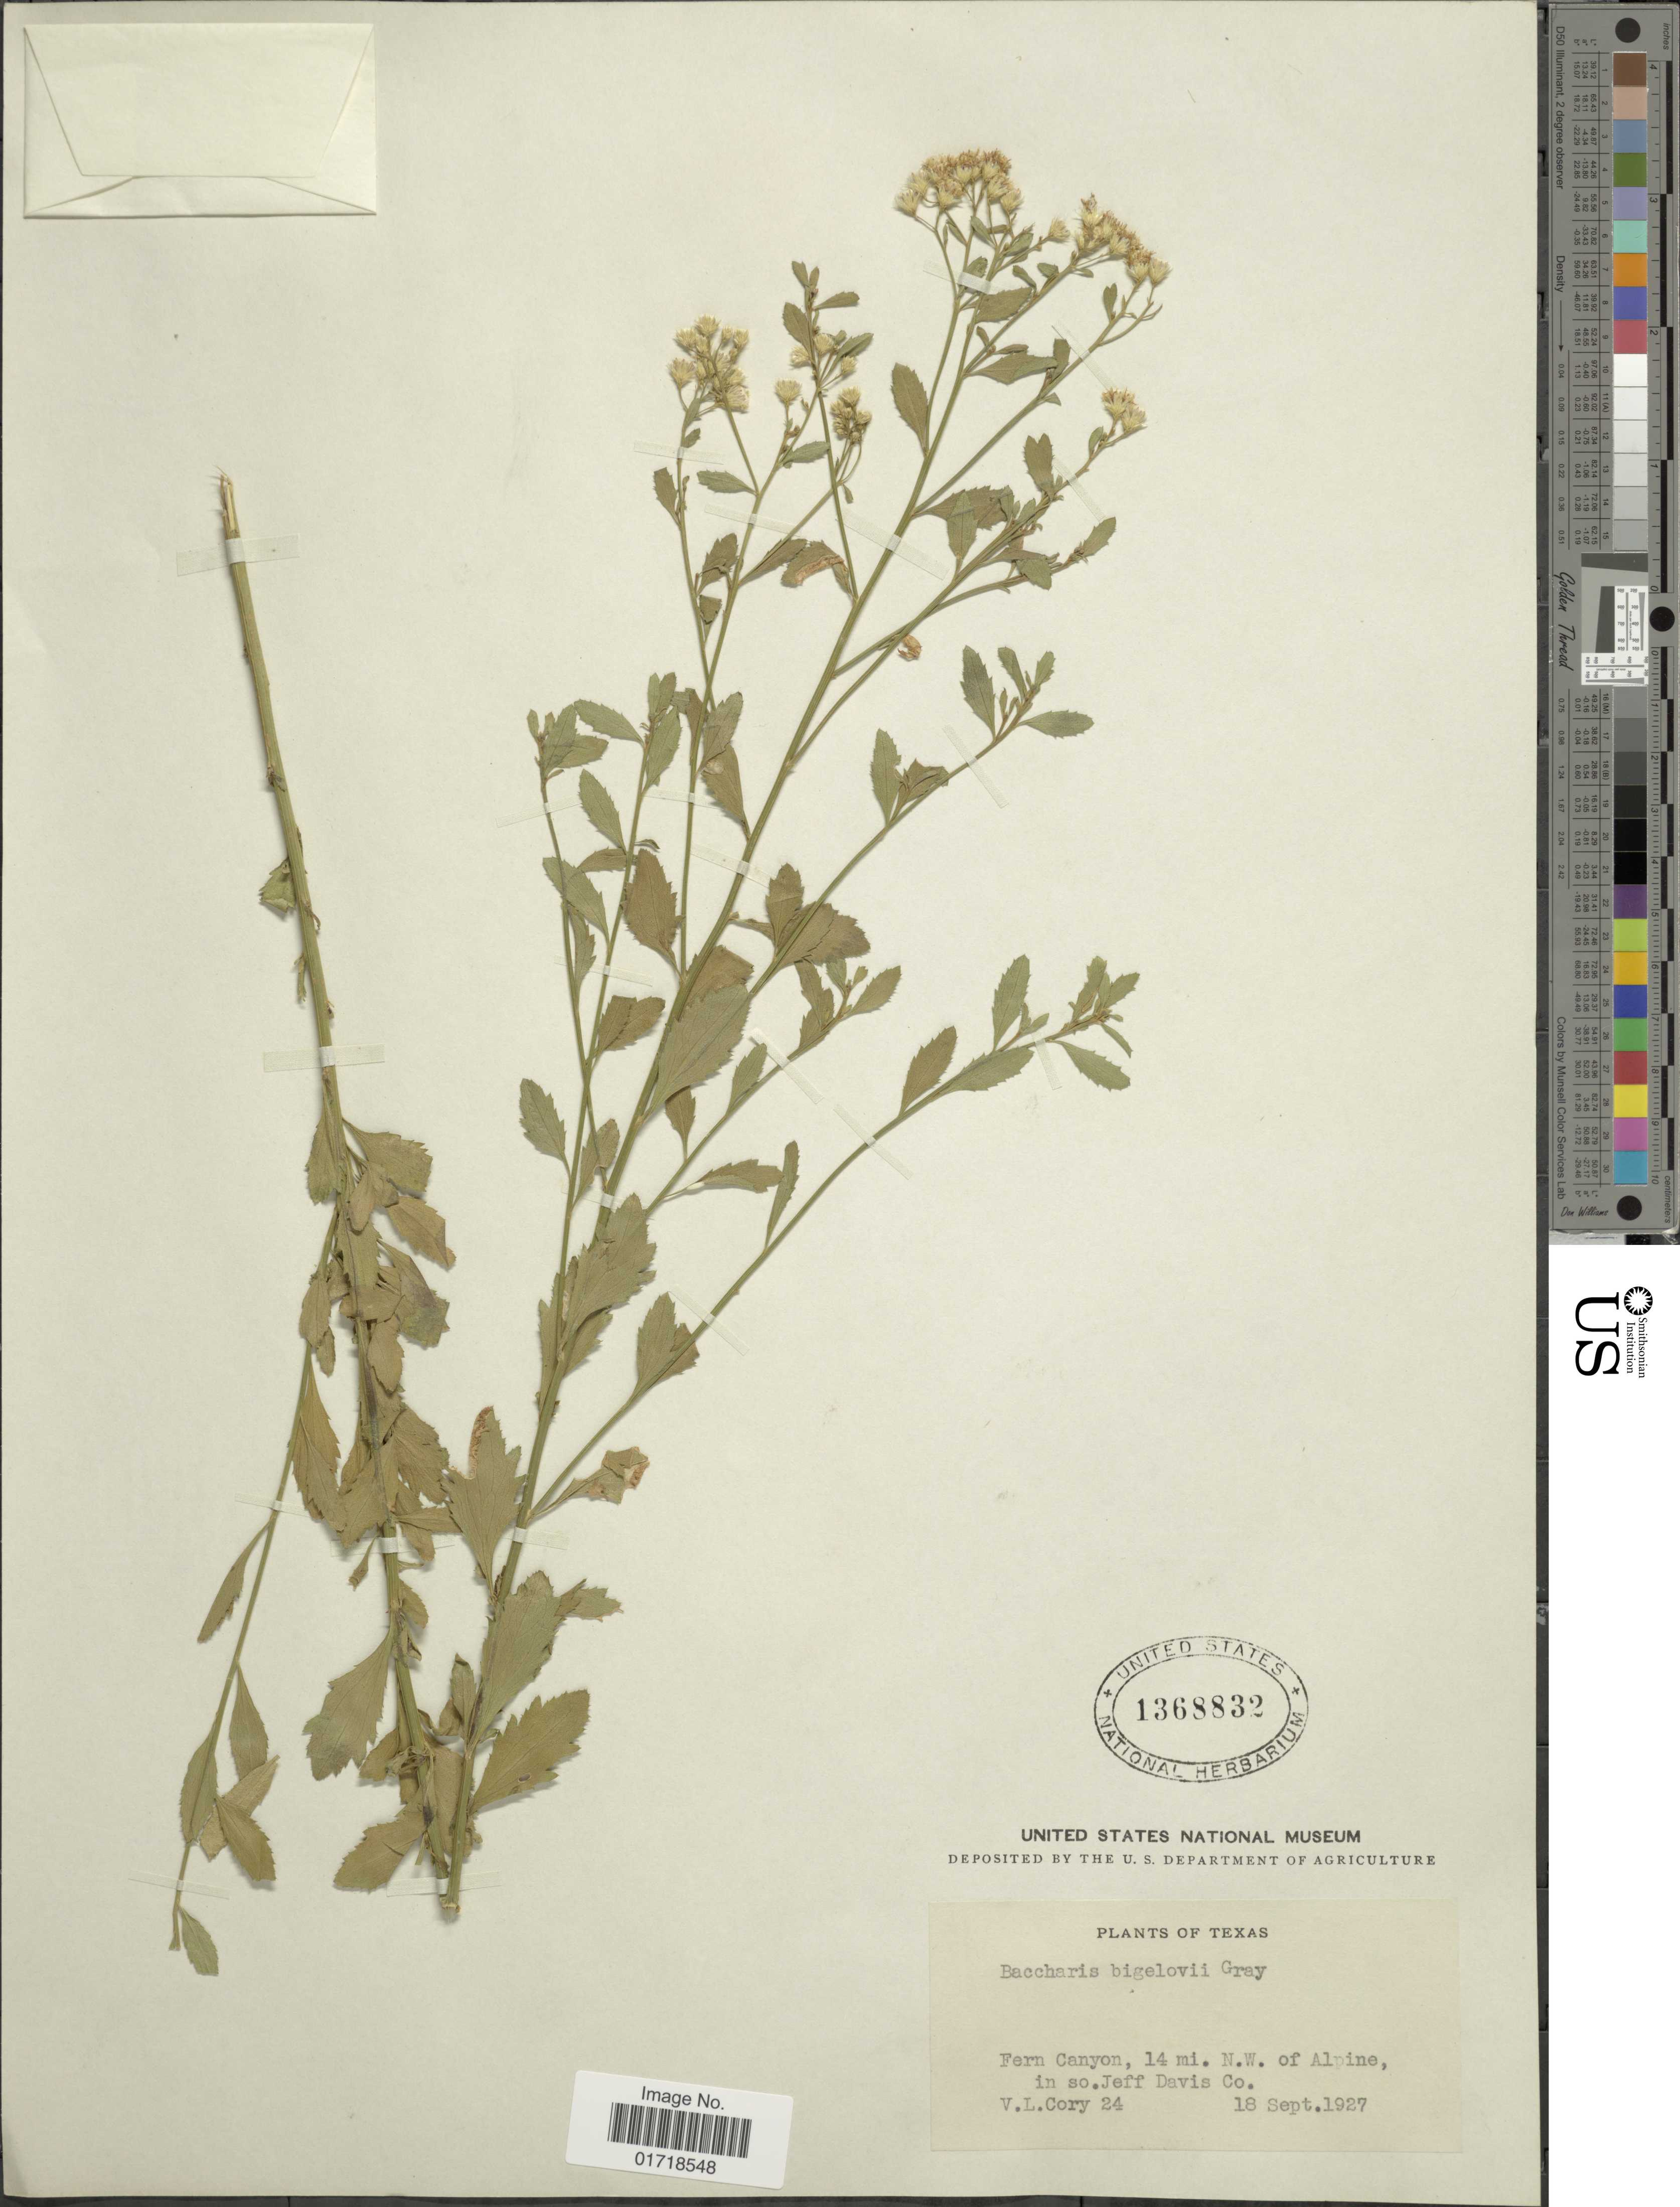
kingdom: Plantae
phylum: Tracheophyta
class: Magnoliopsida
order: Asterales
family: Asteraceae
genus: Baccharis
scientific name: Baccharis bigelovii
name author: A. Gray in Torr.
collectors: V. Cory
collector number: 24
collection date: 1927-09-18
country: United States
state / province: Texas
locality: Fern Canyon, 14 mi N.W. of Alpine in so, Jeff Davis Co.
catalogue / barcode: US 1368832